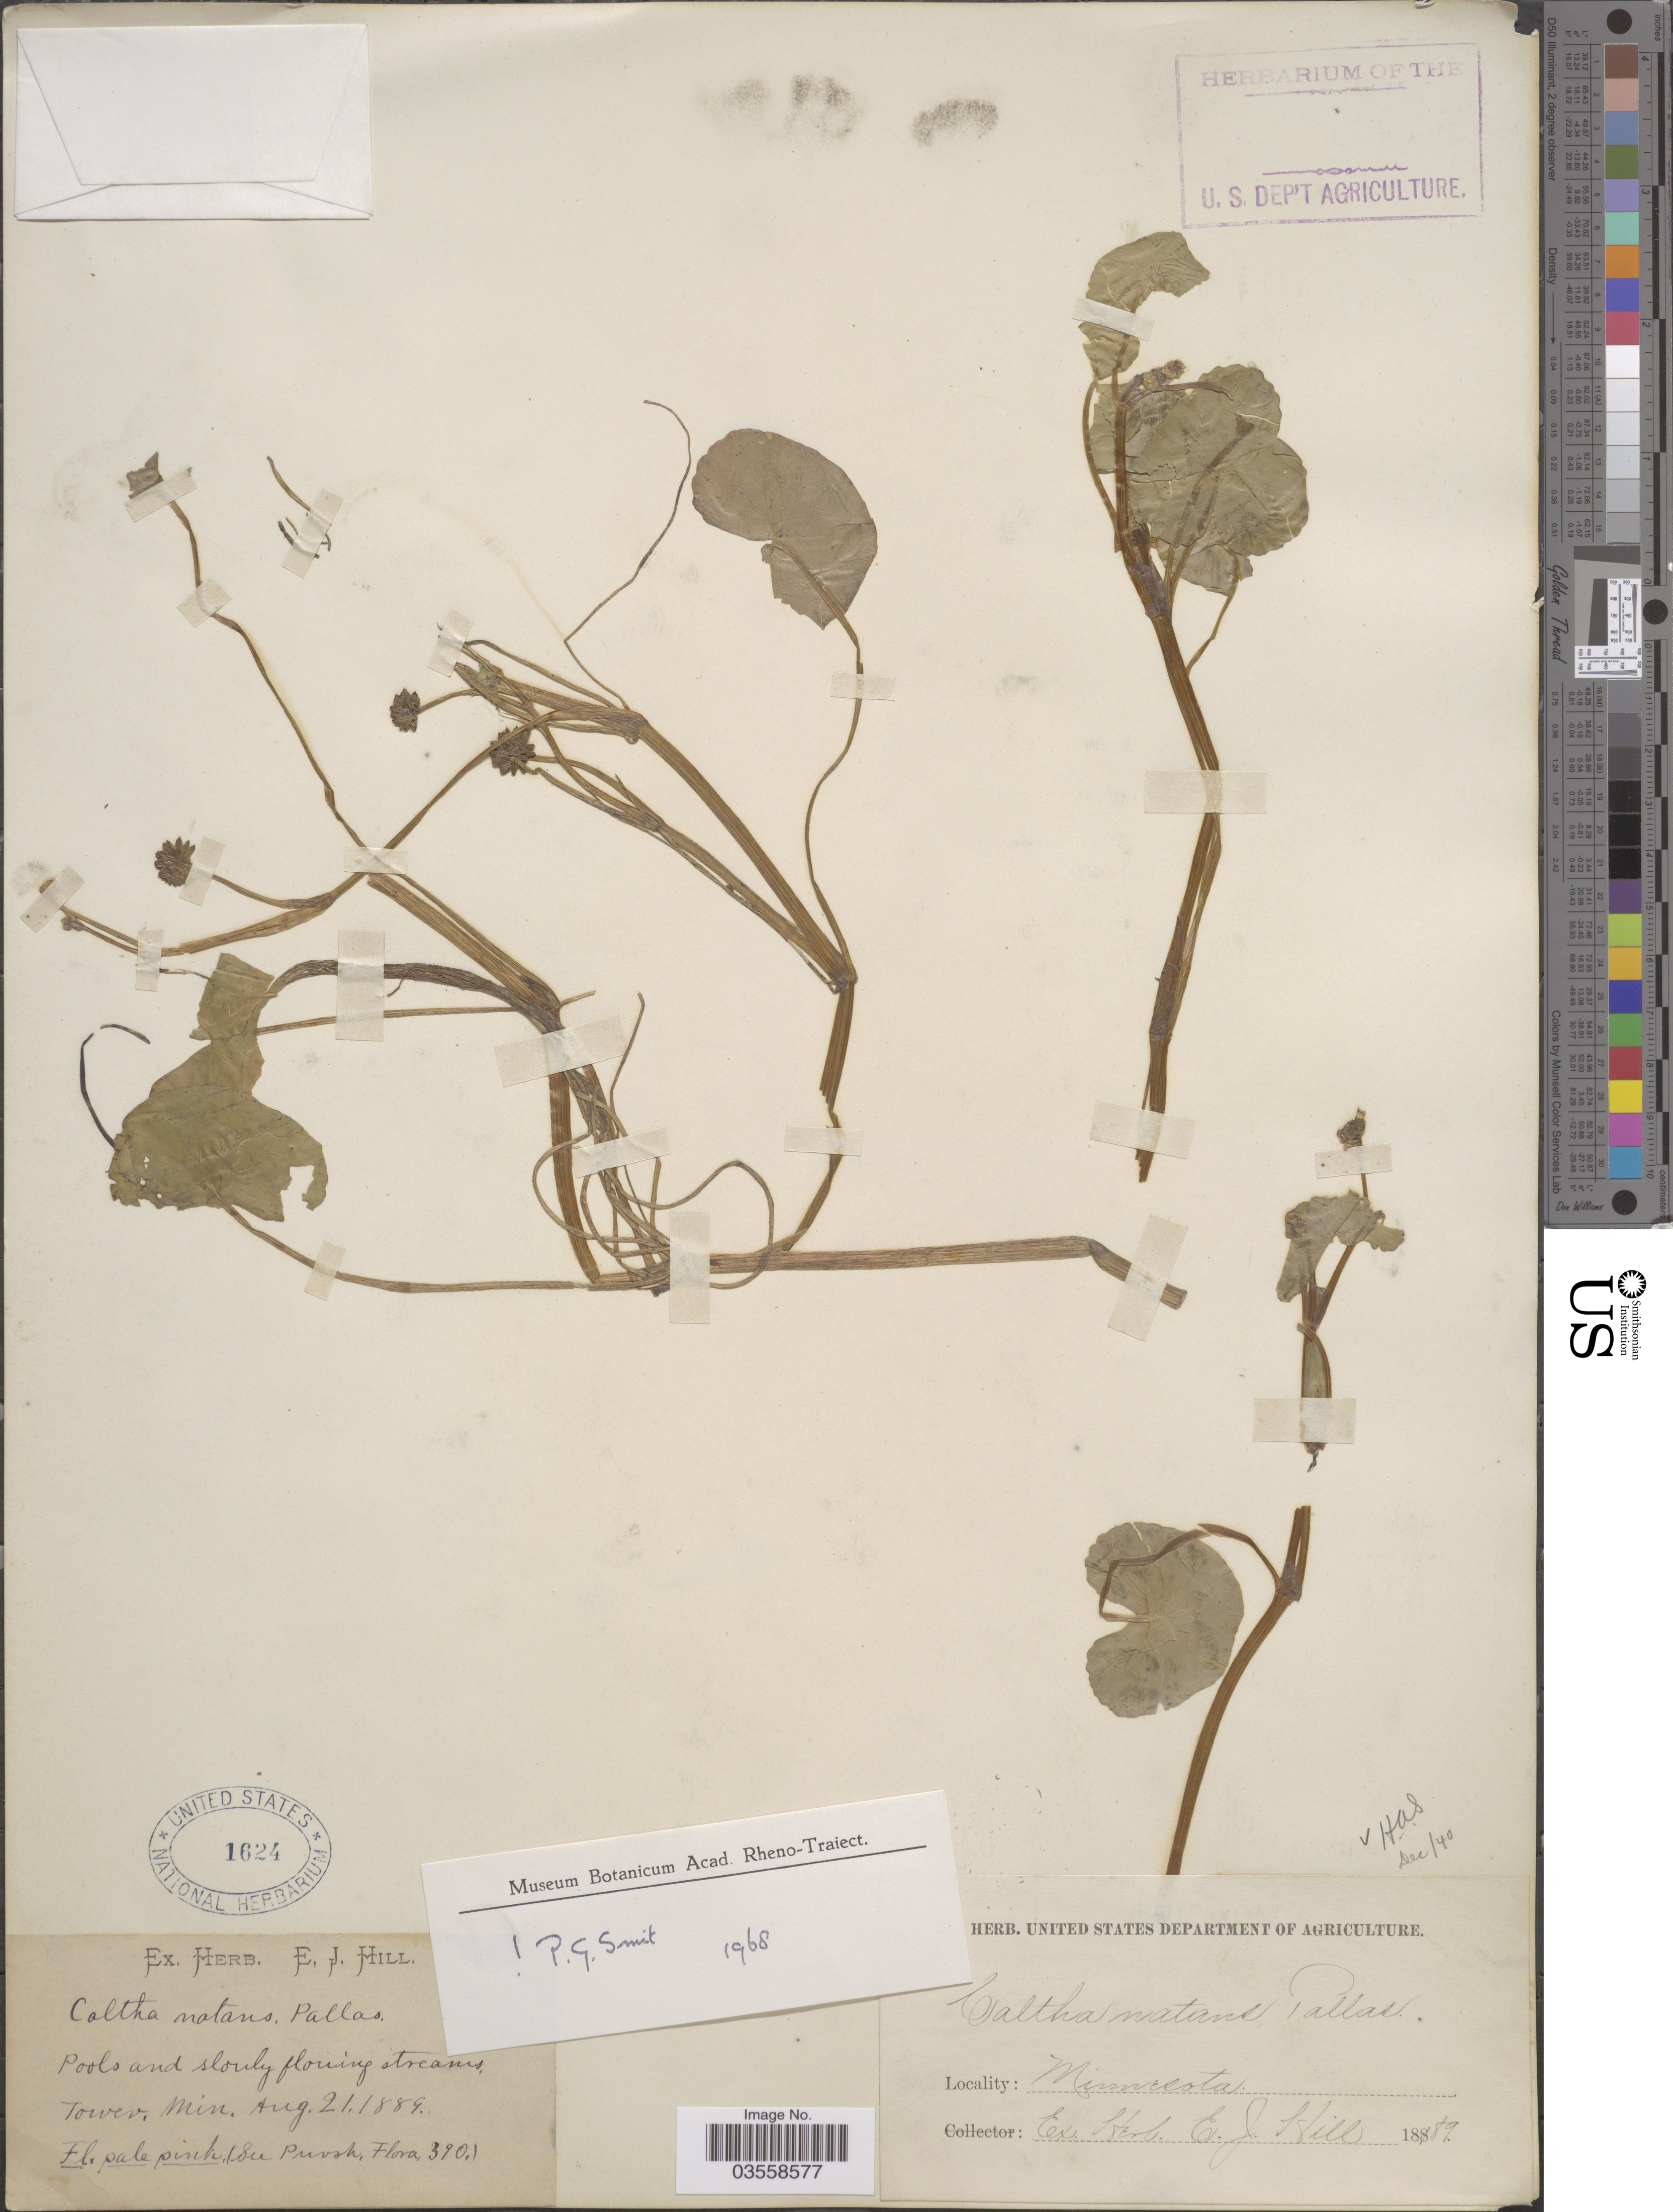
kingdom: Plantae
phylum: Tracheophyta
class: Magnoliopsida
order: Ranunculales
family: Ranunculaceae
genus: Caltha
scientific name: Caltha natans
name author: Pall.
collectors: Ex herb. E. J. Hill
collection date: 1889-08-21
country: United States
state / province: Minnesota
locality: Tower.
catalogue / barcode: US 1624